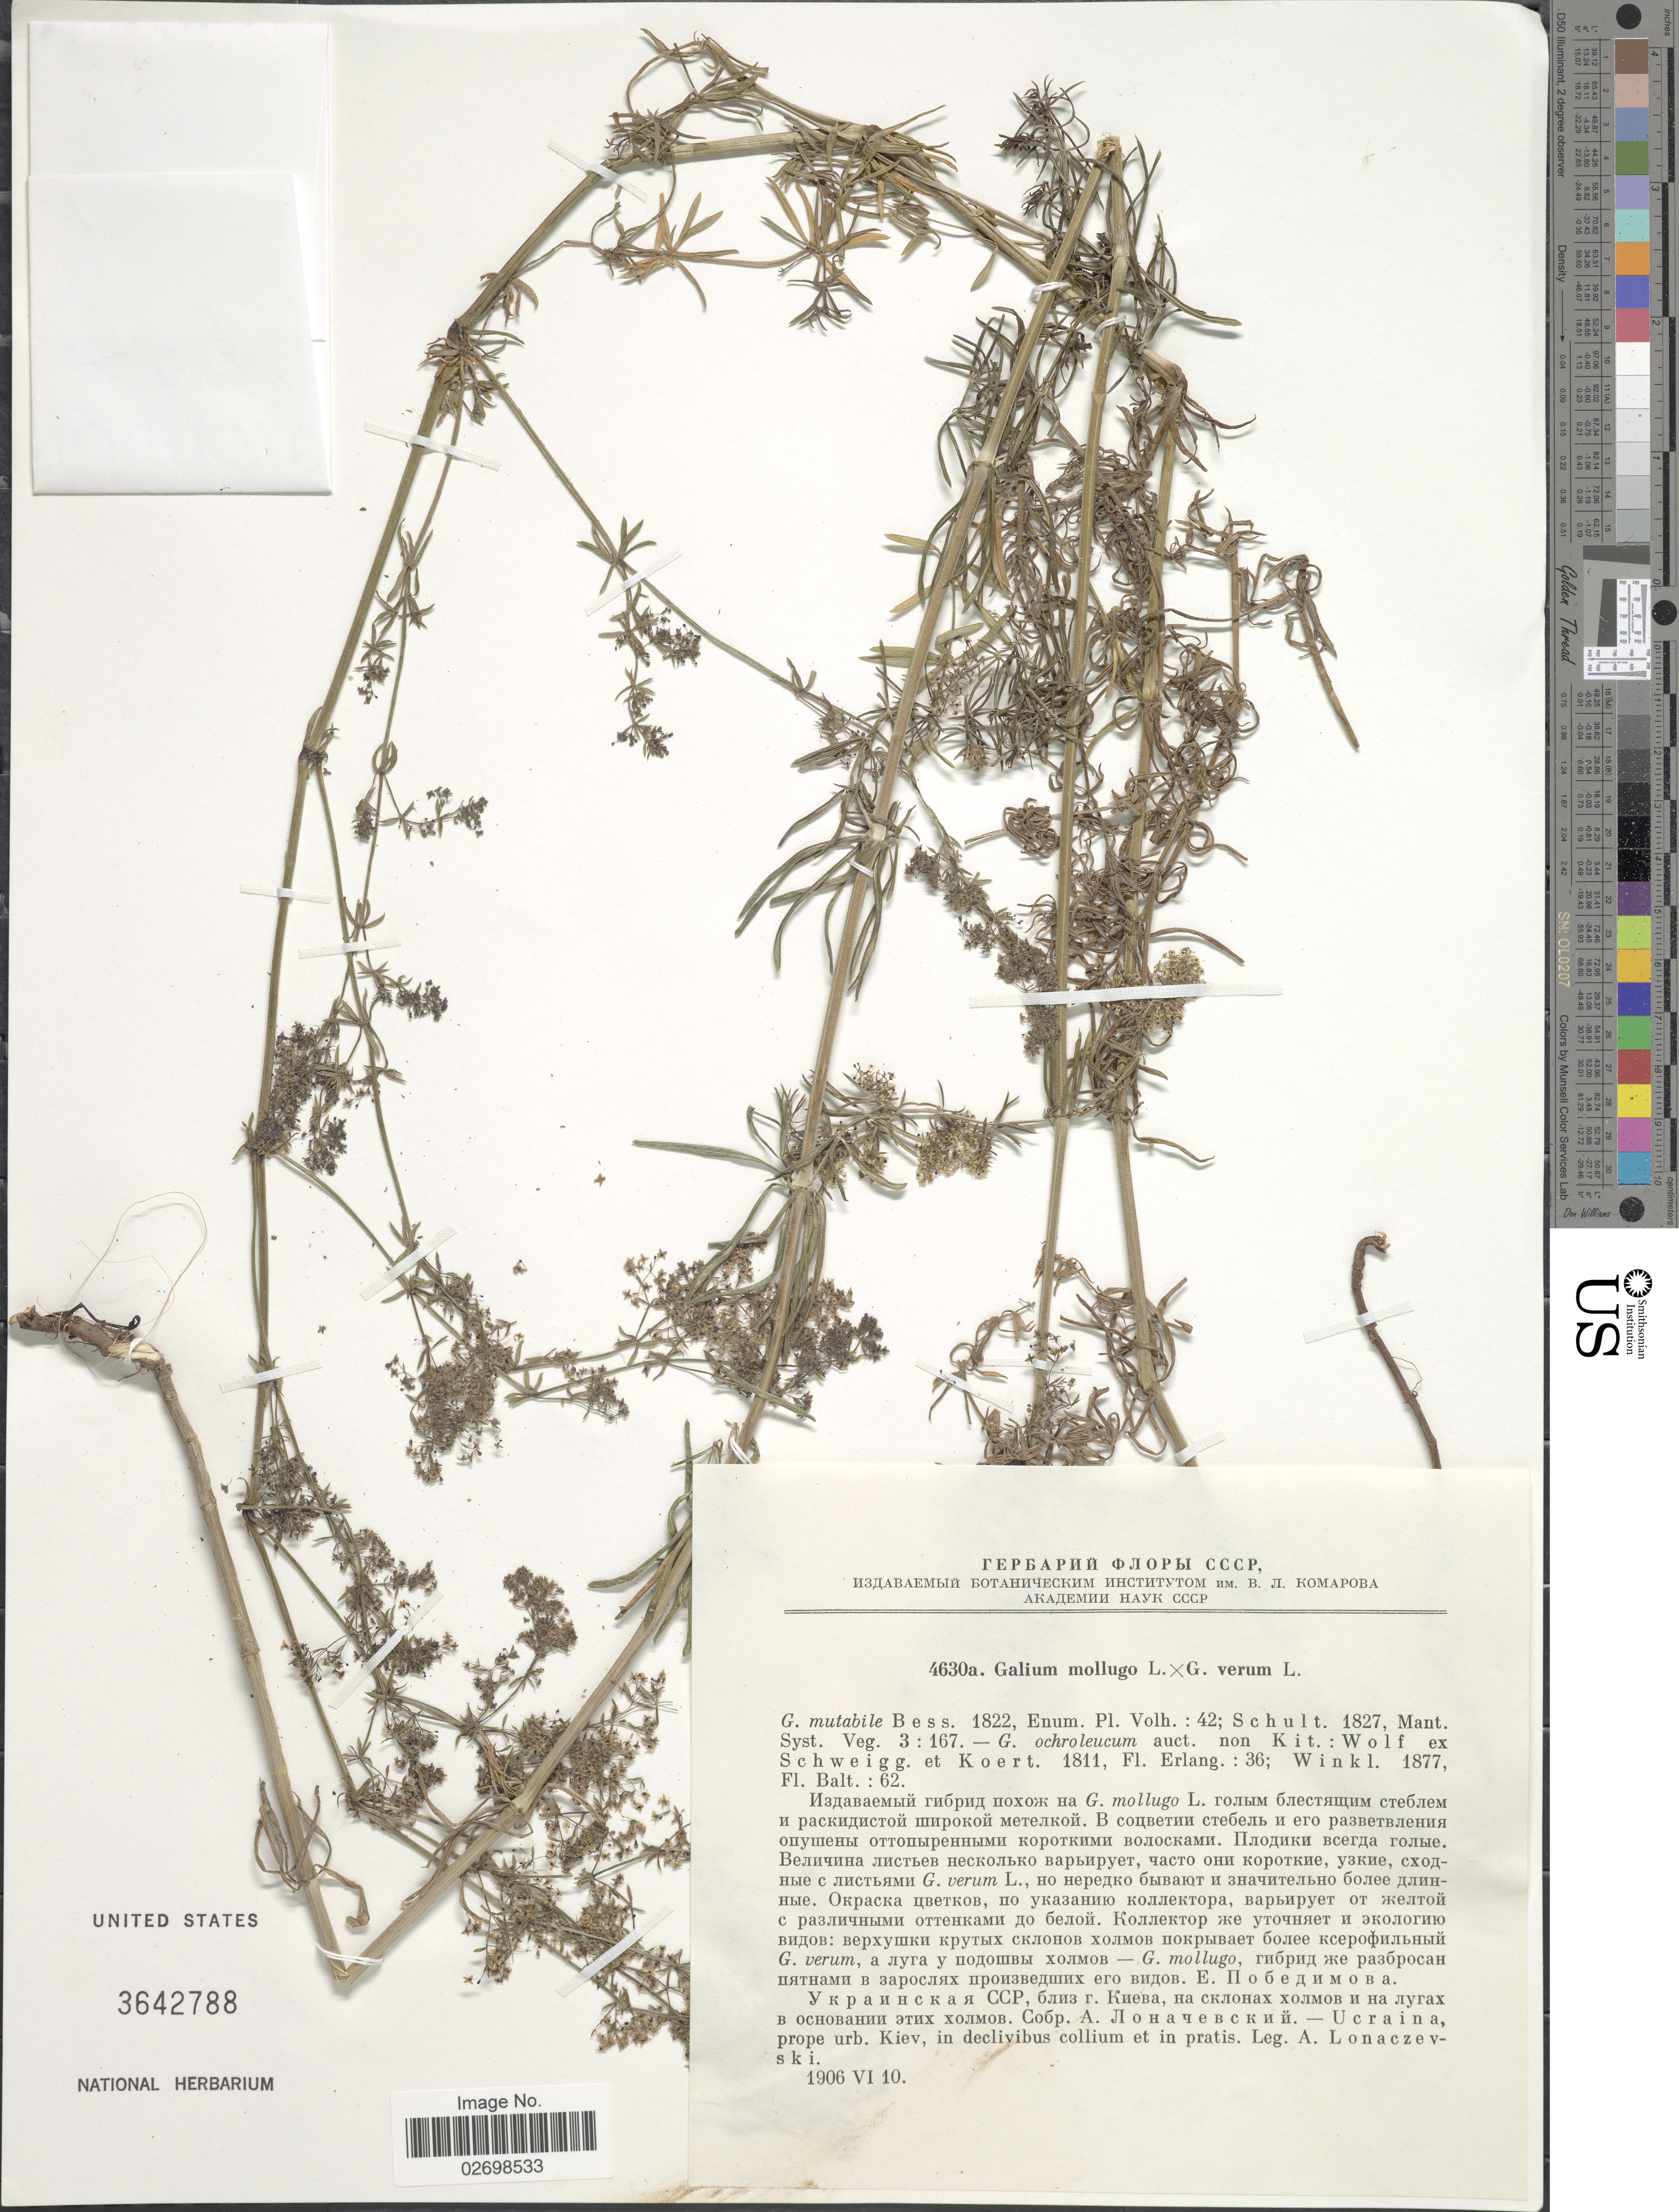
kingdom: Plantae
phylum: Tracheophyta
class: Magnoliopsida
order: Gentianales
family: Rubiaceae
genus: Galium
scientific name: Galium mollugo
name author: L.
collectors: A. Lonaczevski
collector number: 4630a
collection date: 1906-06-10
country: Ukraine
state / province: Kiev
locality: In declivibus collium et in pratis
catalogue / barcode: US 3642788